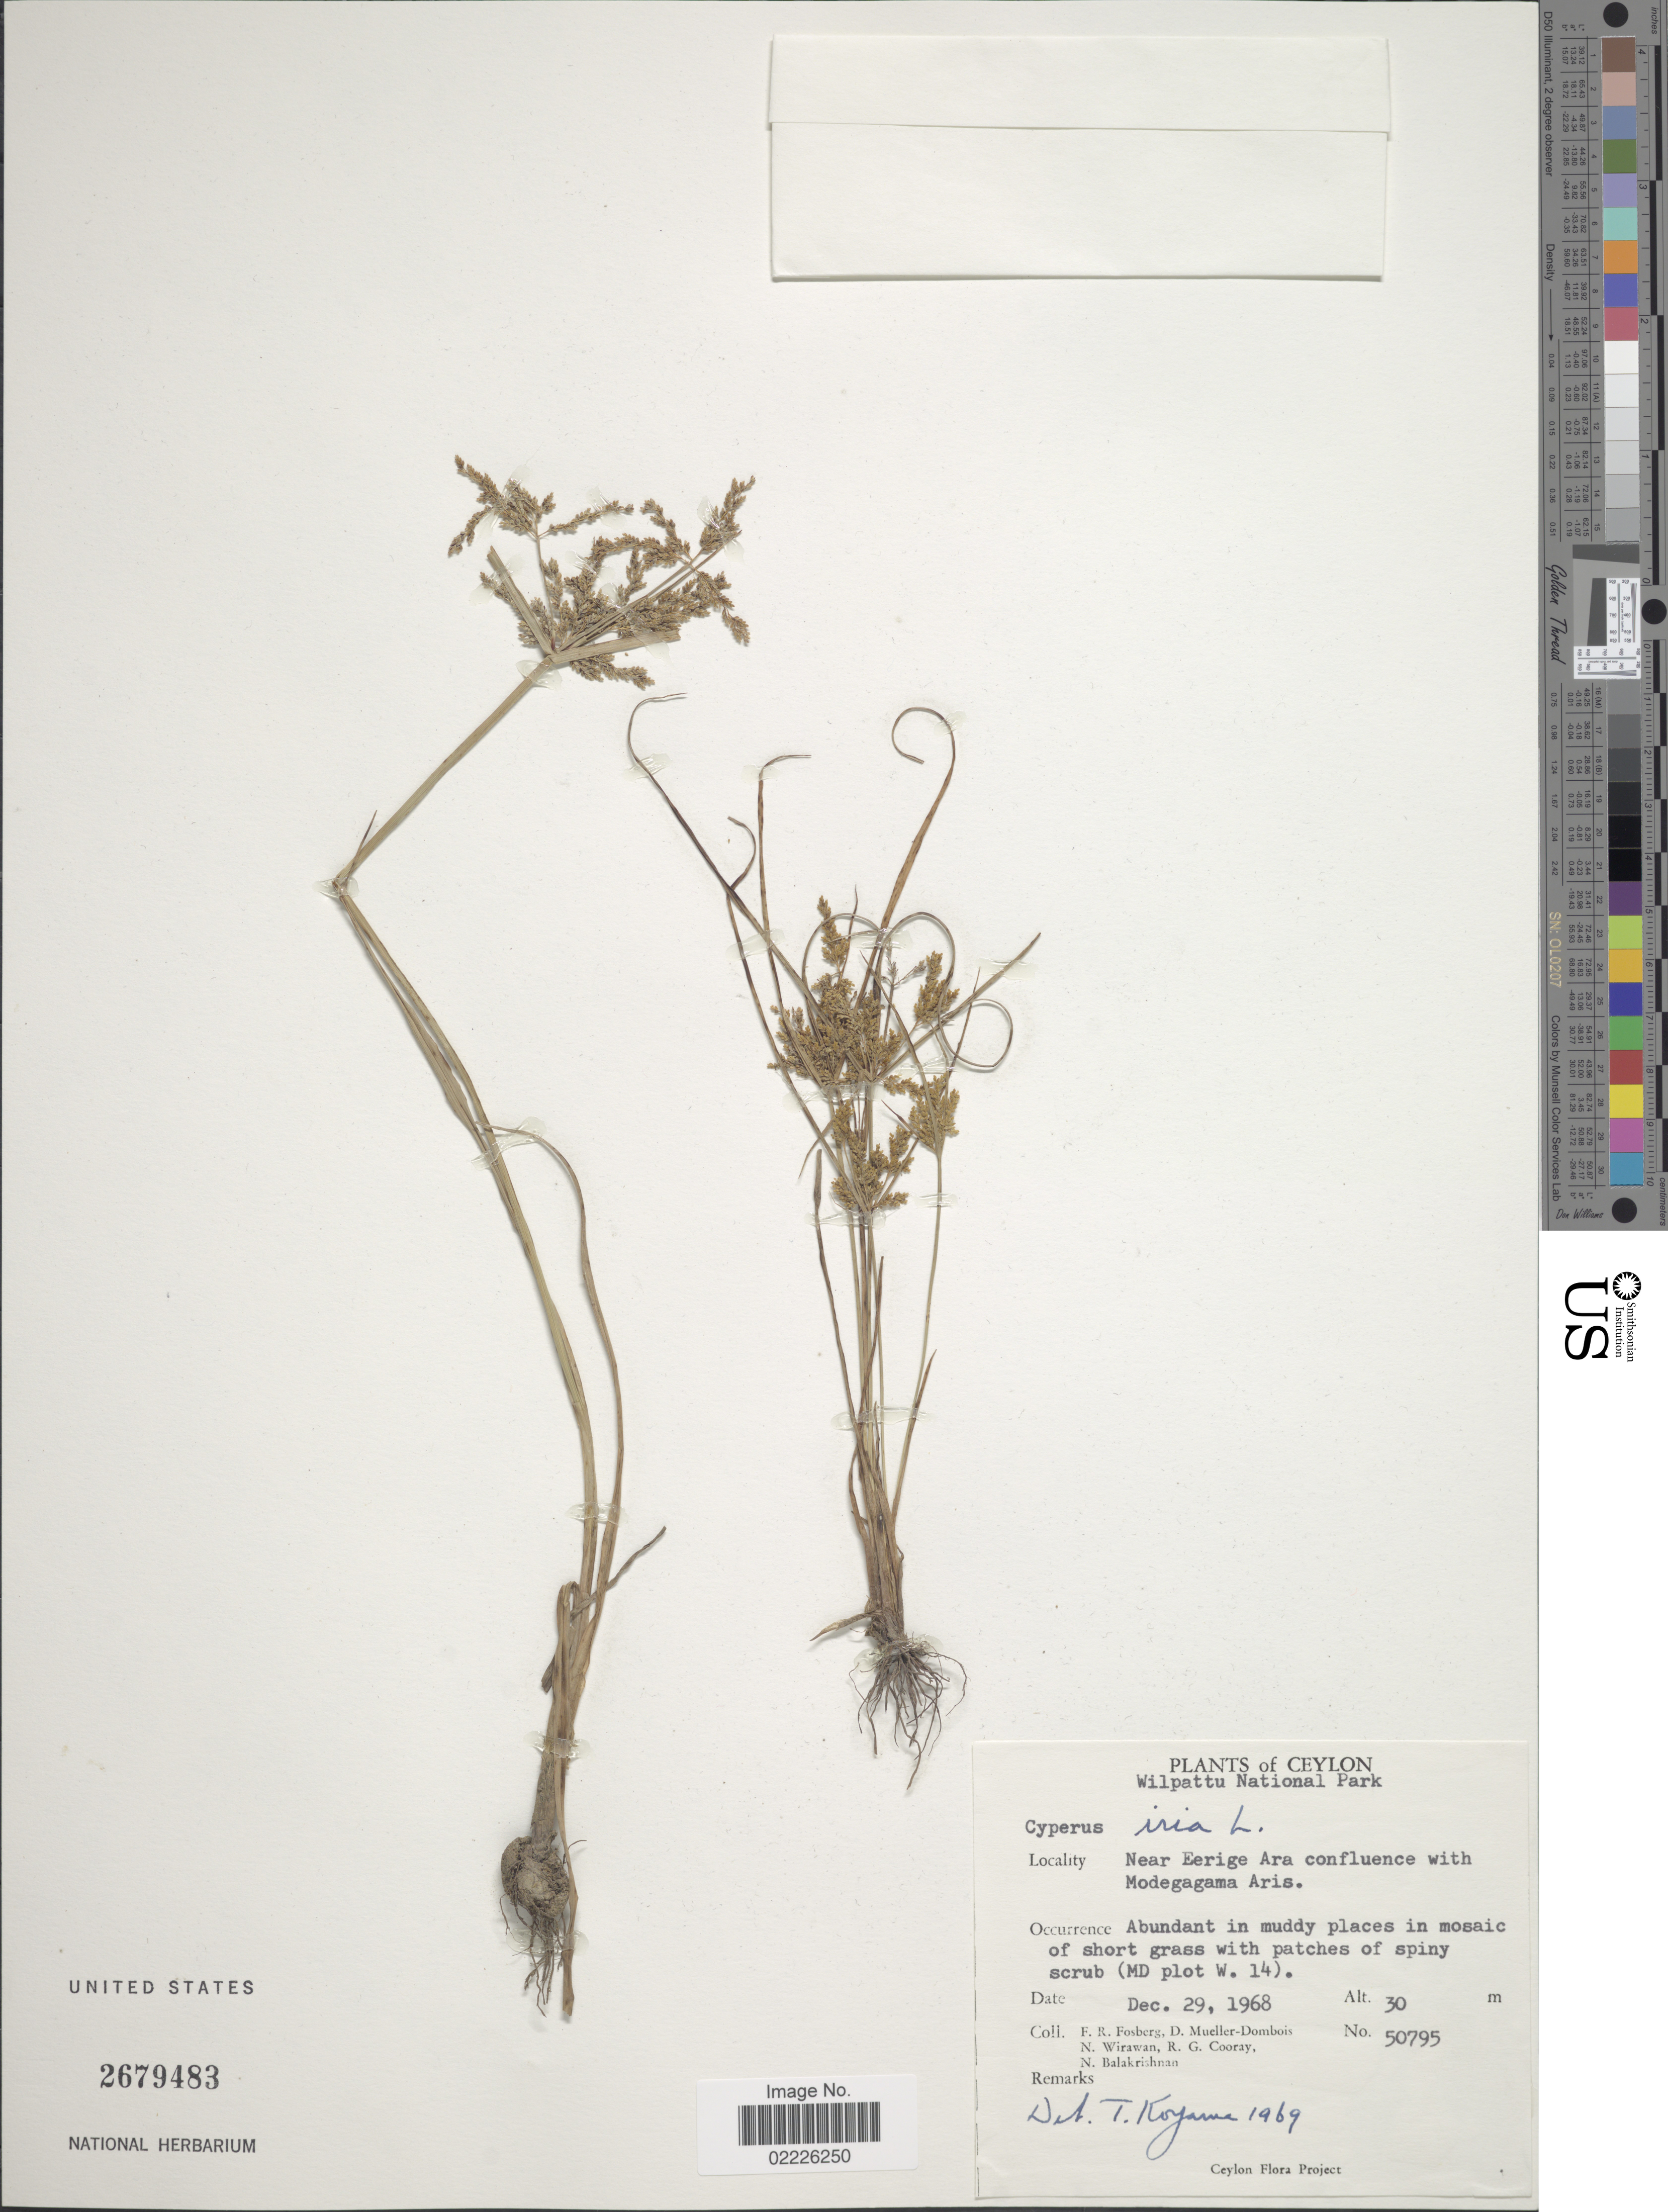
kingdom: Plantae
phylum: Tracheophyta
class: Liliopsida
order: Poales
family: Cyperaceae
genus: Cyperus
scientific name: Cyperus iria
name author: L.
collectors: F. R. Fosberg, D. Mueller-Dombois, N. Wirawan, R. Cooray & N. Balakrishnan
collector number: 50795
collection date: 1968-12-29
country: Sri Lanka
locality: Ceylon, Wilpattu National Park, Near Eerige Ara confluence with Modegagama aris (MD plot W. 14).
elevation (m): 30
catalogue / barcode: US 2679483